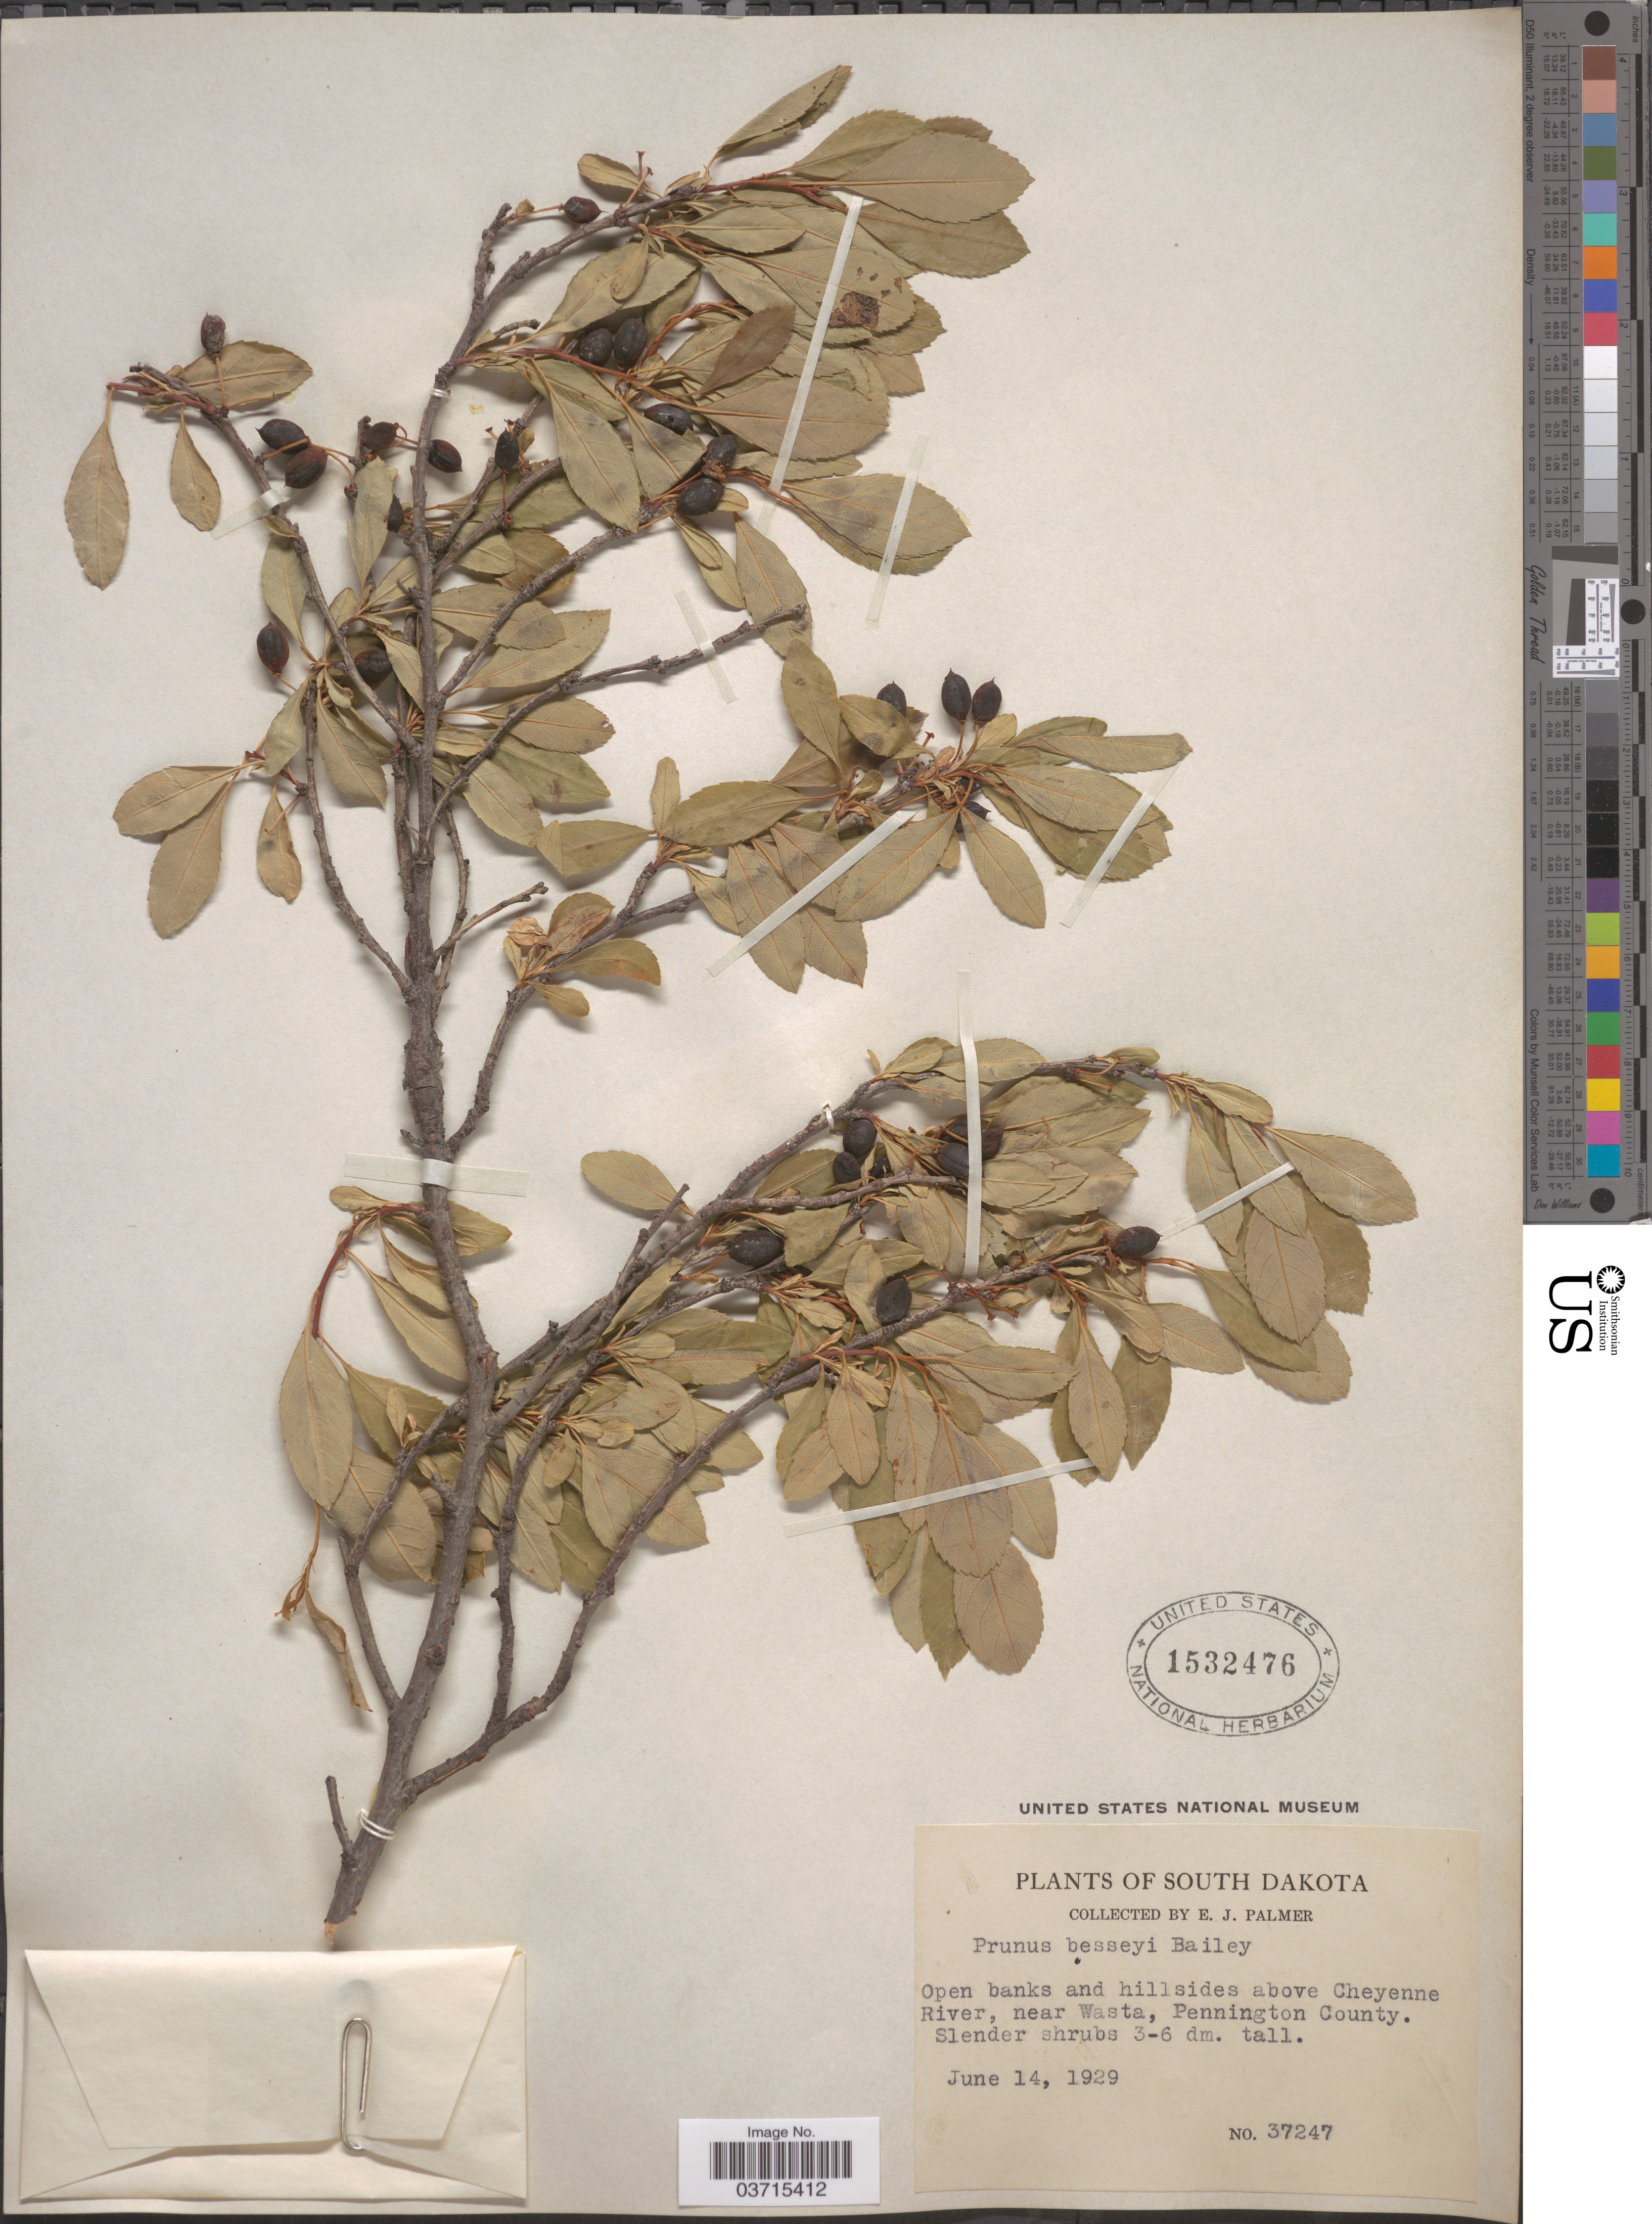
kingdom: Plantae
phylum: Tracheophyta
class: Magnoliopsida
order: Rosales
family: Rosaceae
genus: Prunus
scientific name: Prunus besseyi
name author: L.H. Bailey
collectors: E. J. Palmer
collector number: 37247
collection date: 1929-06-14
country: United States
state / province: South Dakota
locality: Above Cheyenne River, near Wasta, Pennington County.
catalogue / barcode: US 1532476